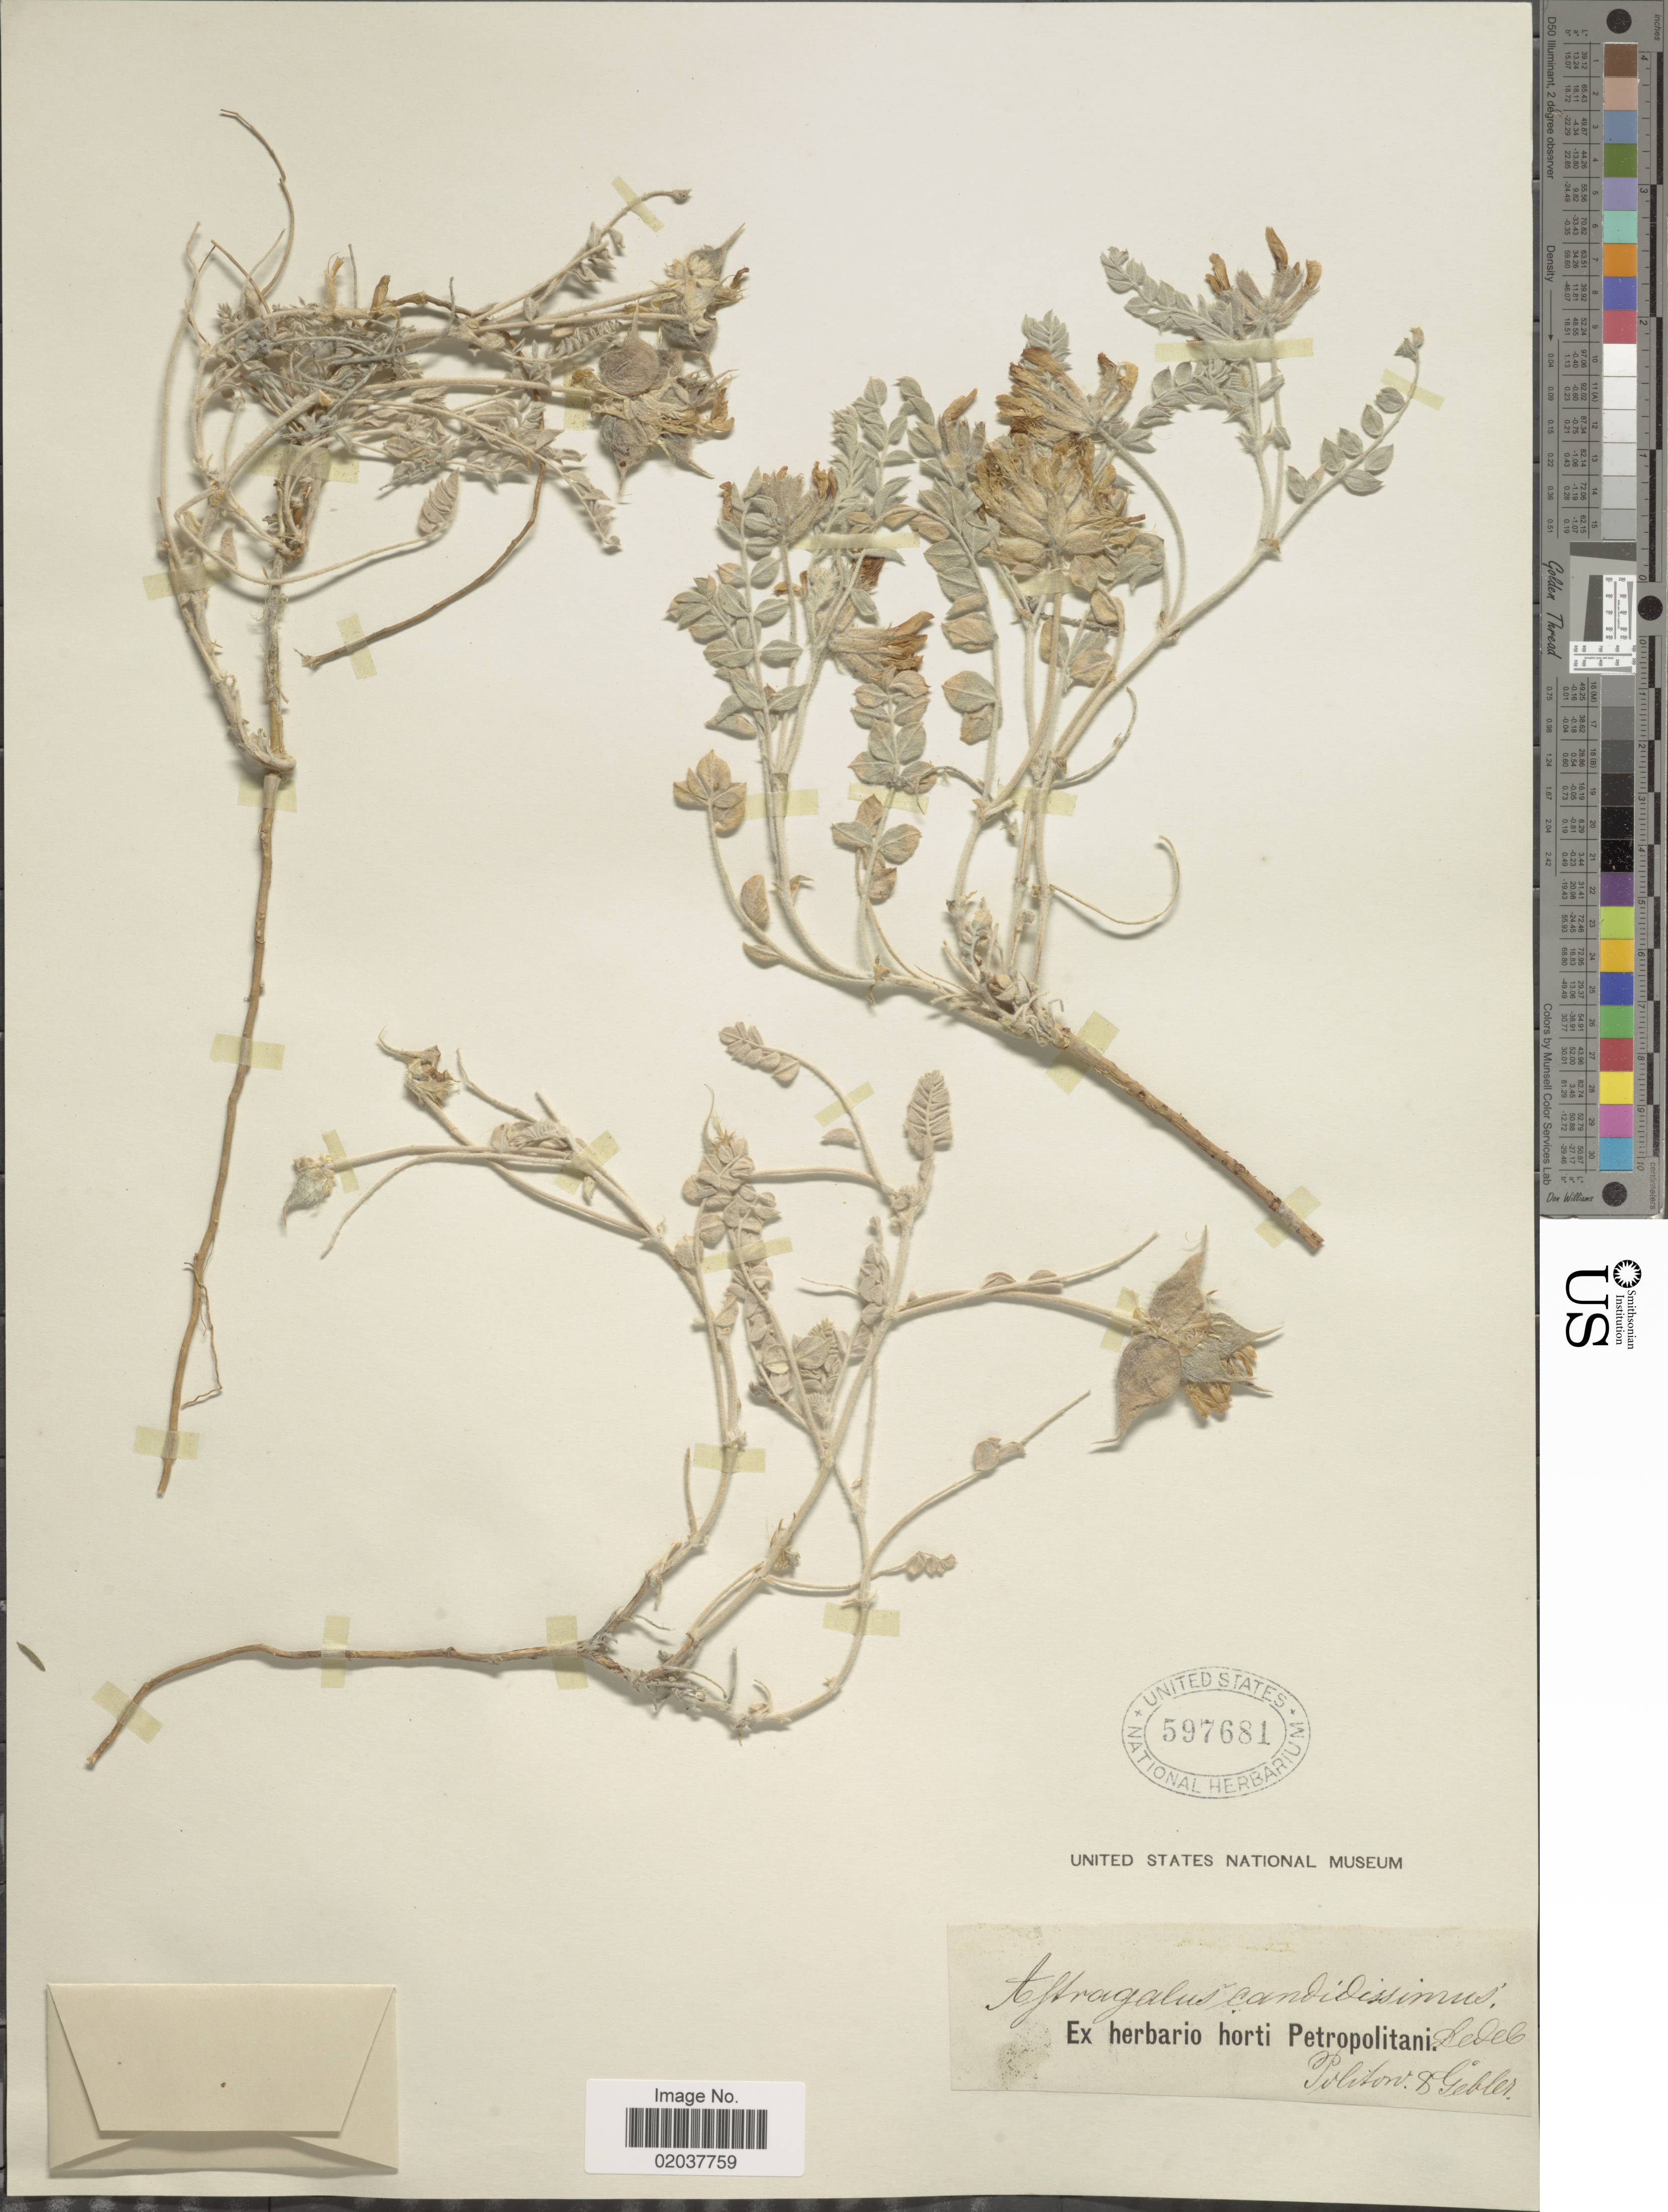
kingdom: Plantae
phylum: Tracheophyta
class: Magnoliopsida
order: Fabales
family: Fabaceae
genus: Astragalus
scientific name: Astragalus candidissimus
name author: Ledeb.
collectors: -. Politow & Gebler, --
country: Germany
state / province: Sachsen-Anhalt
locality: Dedeb.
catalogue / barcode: US 597681